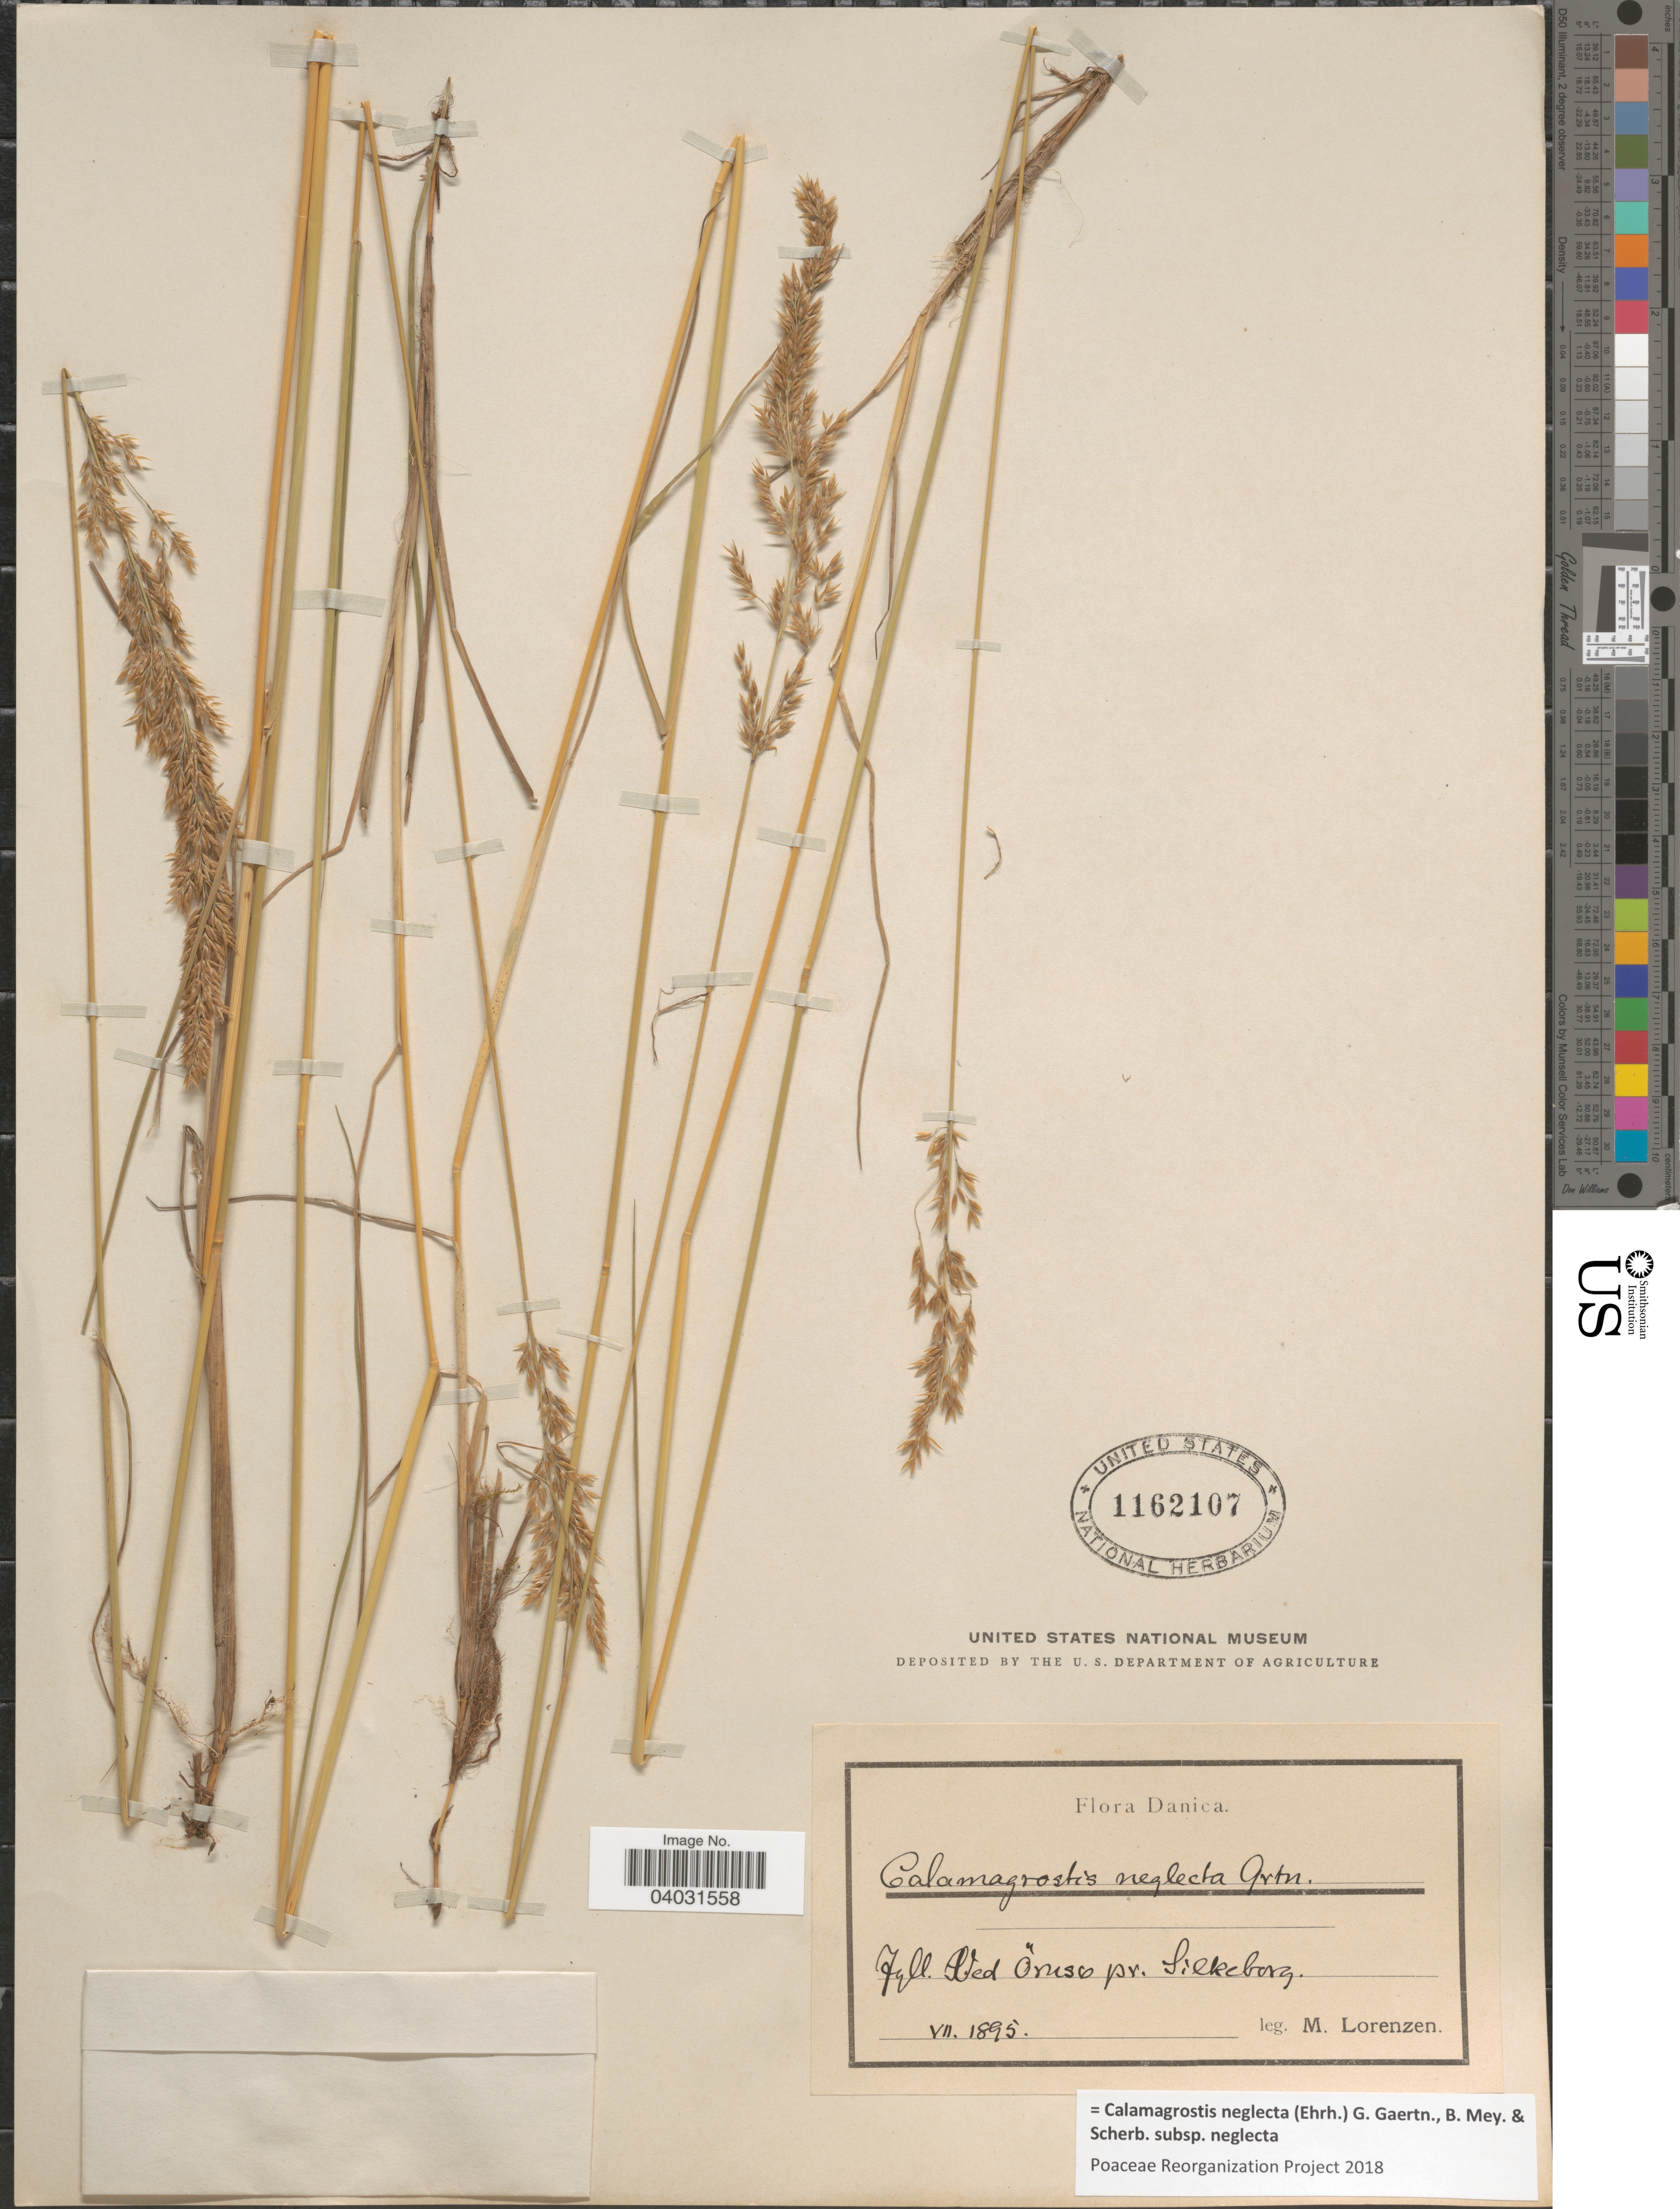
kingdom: Plantae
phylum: Tracheophyta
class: Liliopsida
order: Poales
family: Poaceae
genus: Calamagrostis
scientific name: Calamagrostis neglecta subsp. neglecta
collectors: M. Lorenzen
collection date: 1895-07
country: Denmark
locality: Danicae. Jyll. Ved Öruso pr. Silkeborg.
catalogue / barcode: US 1162107